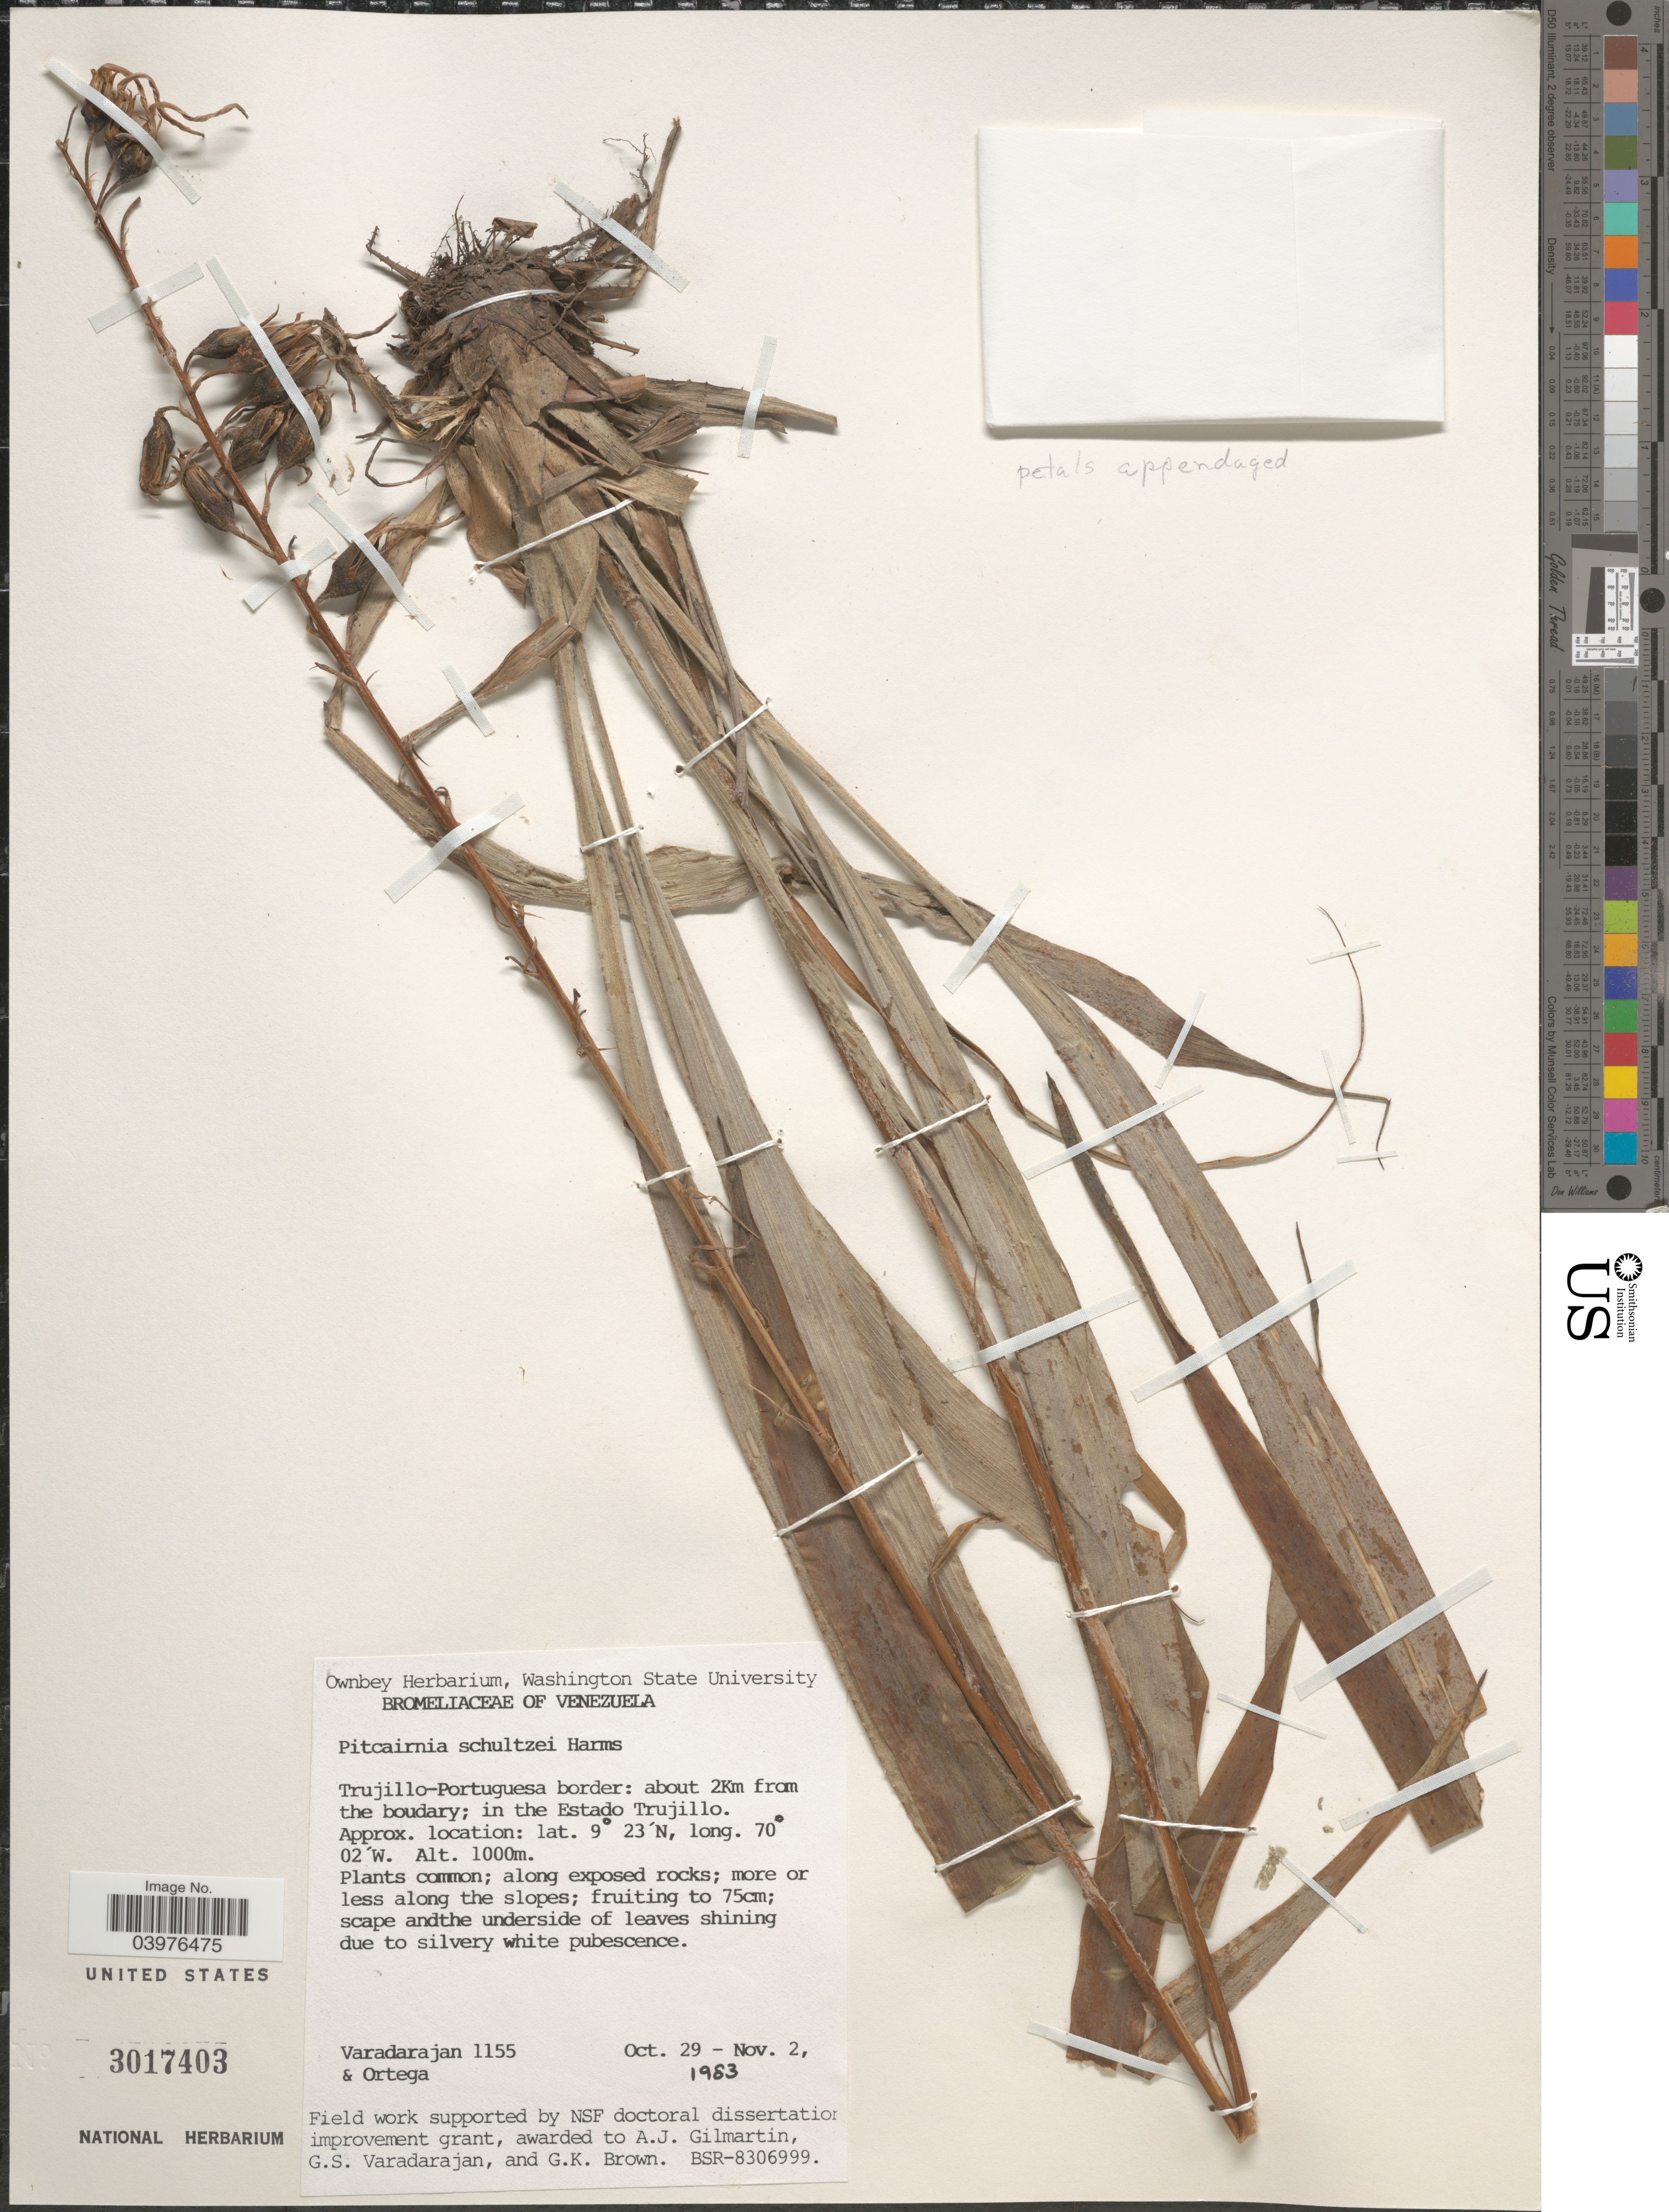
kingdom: Plantae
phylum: Tracheophyta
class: Liliopsida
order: Poales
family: Bromeliaceae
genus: Pitcairnia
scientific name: Pitcairnia schultzei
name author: Harms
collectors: G. S. Varadarajan & Ortega, --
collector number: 1155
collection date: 1983-10-29/1983-11-02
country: Venezuela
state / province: Trujillo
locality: Trujillo-Portuguesa border: about 2 Km from the boudary: in the Estado Trujillo.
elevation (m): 1000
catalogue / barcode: US 3017403